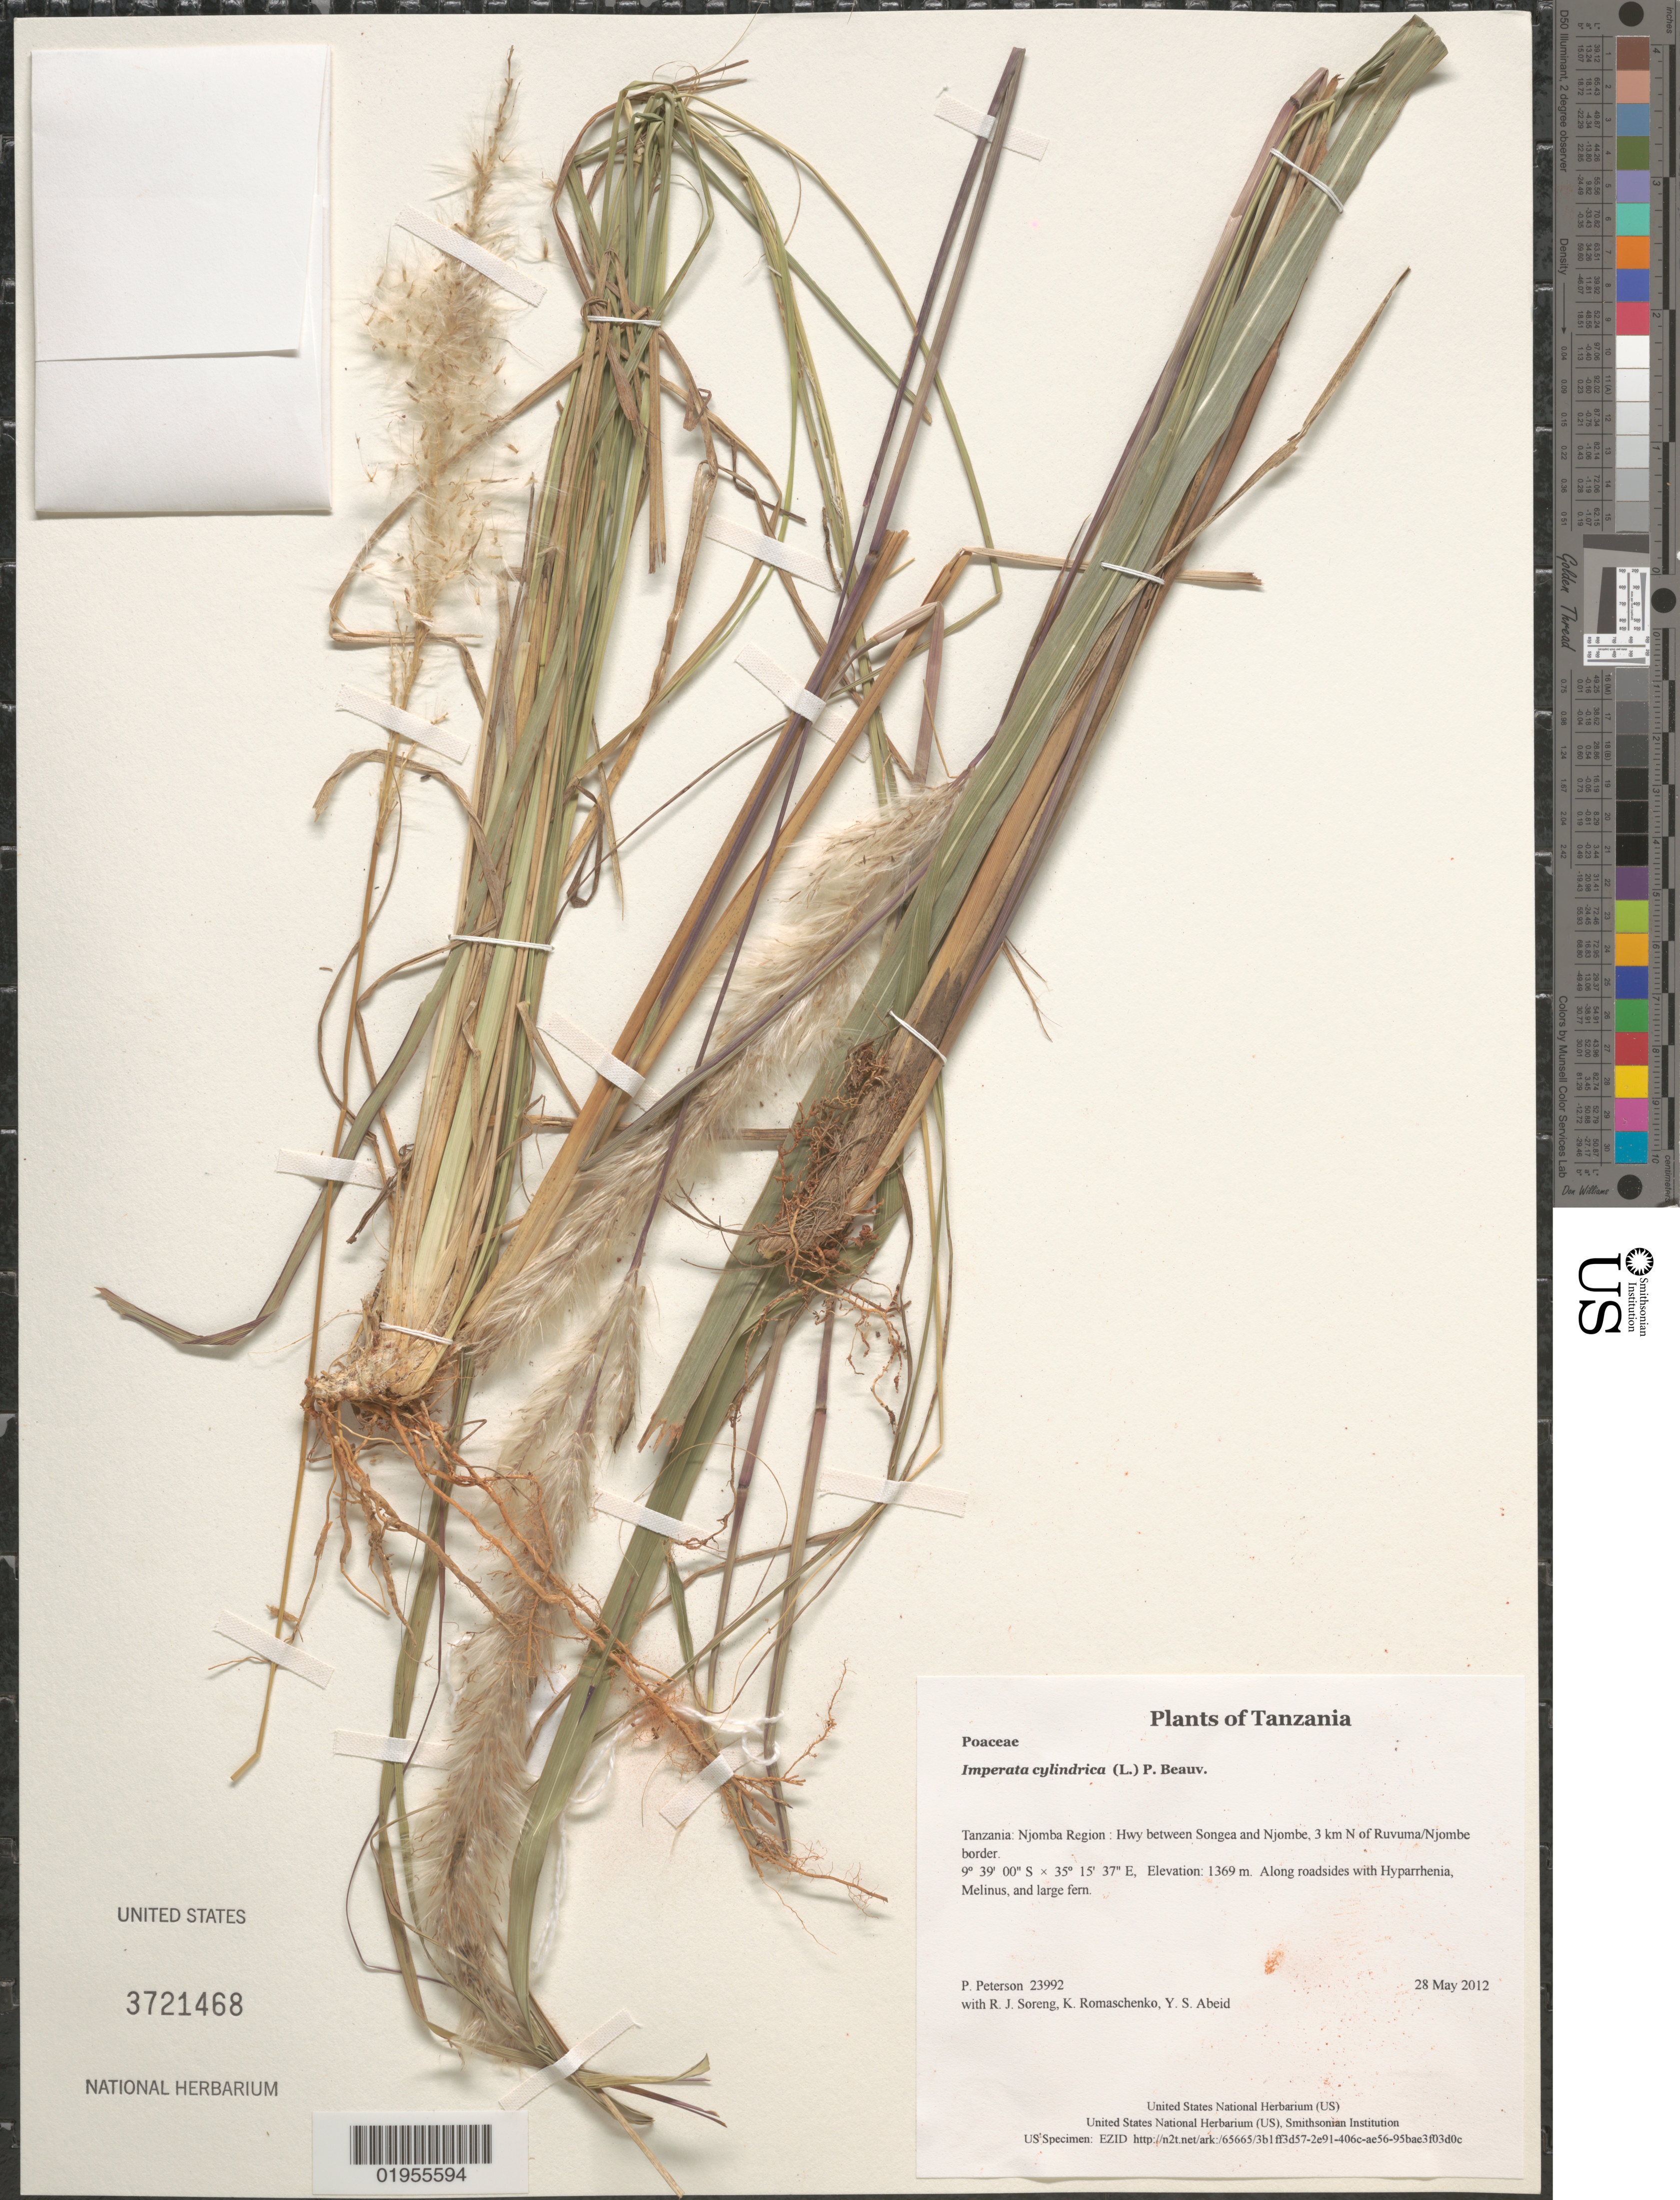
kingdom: Plantae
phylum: Tracheophyta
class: Liliopsida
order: Poales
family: Poaceae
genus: Imperata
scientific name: Imperata cylindrica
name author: (L.) P. Beauv.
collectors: P. M. Peterson, R. J. Soreng, K. Romaschenko & Y. Abeid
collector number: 23992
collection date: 2012-05-28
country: Tanzania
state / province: Njombe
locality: Hwy between Songea and Njombe, 3 km N of Ruvuma/Njombe border.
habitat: Along roadsides with Hyparrhenia, Melinus, and large fern.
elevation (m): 1369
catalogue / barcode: US 3721468